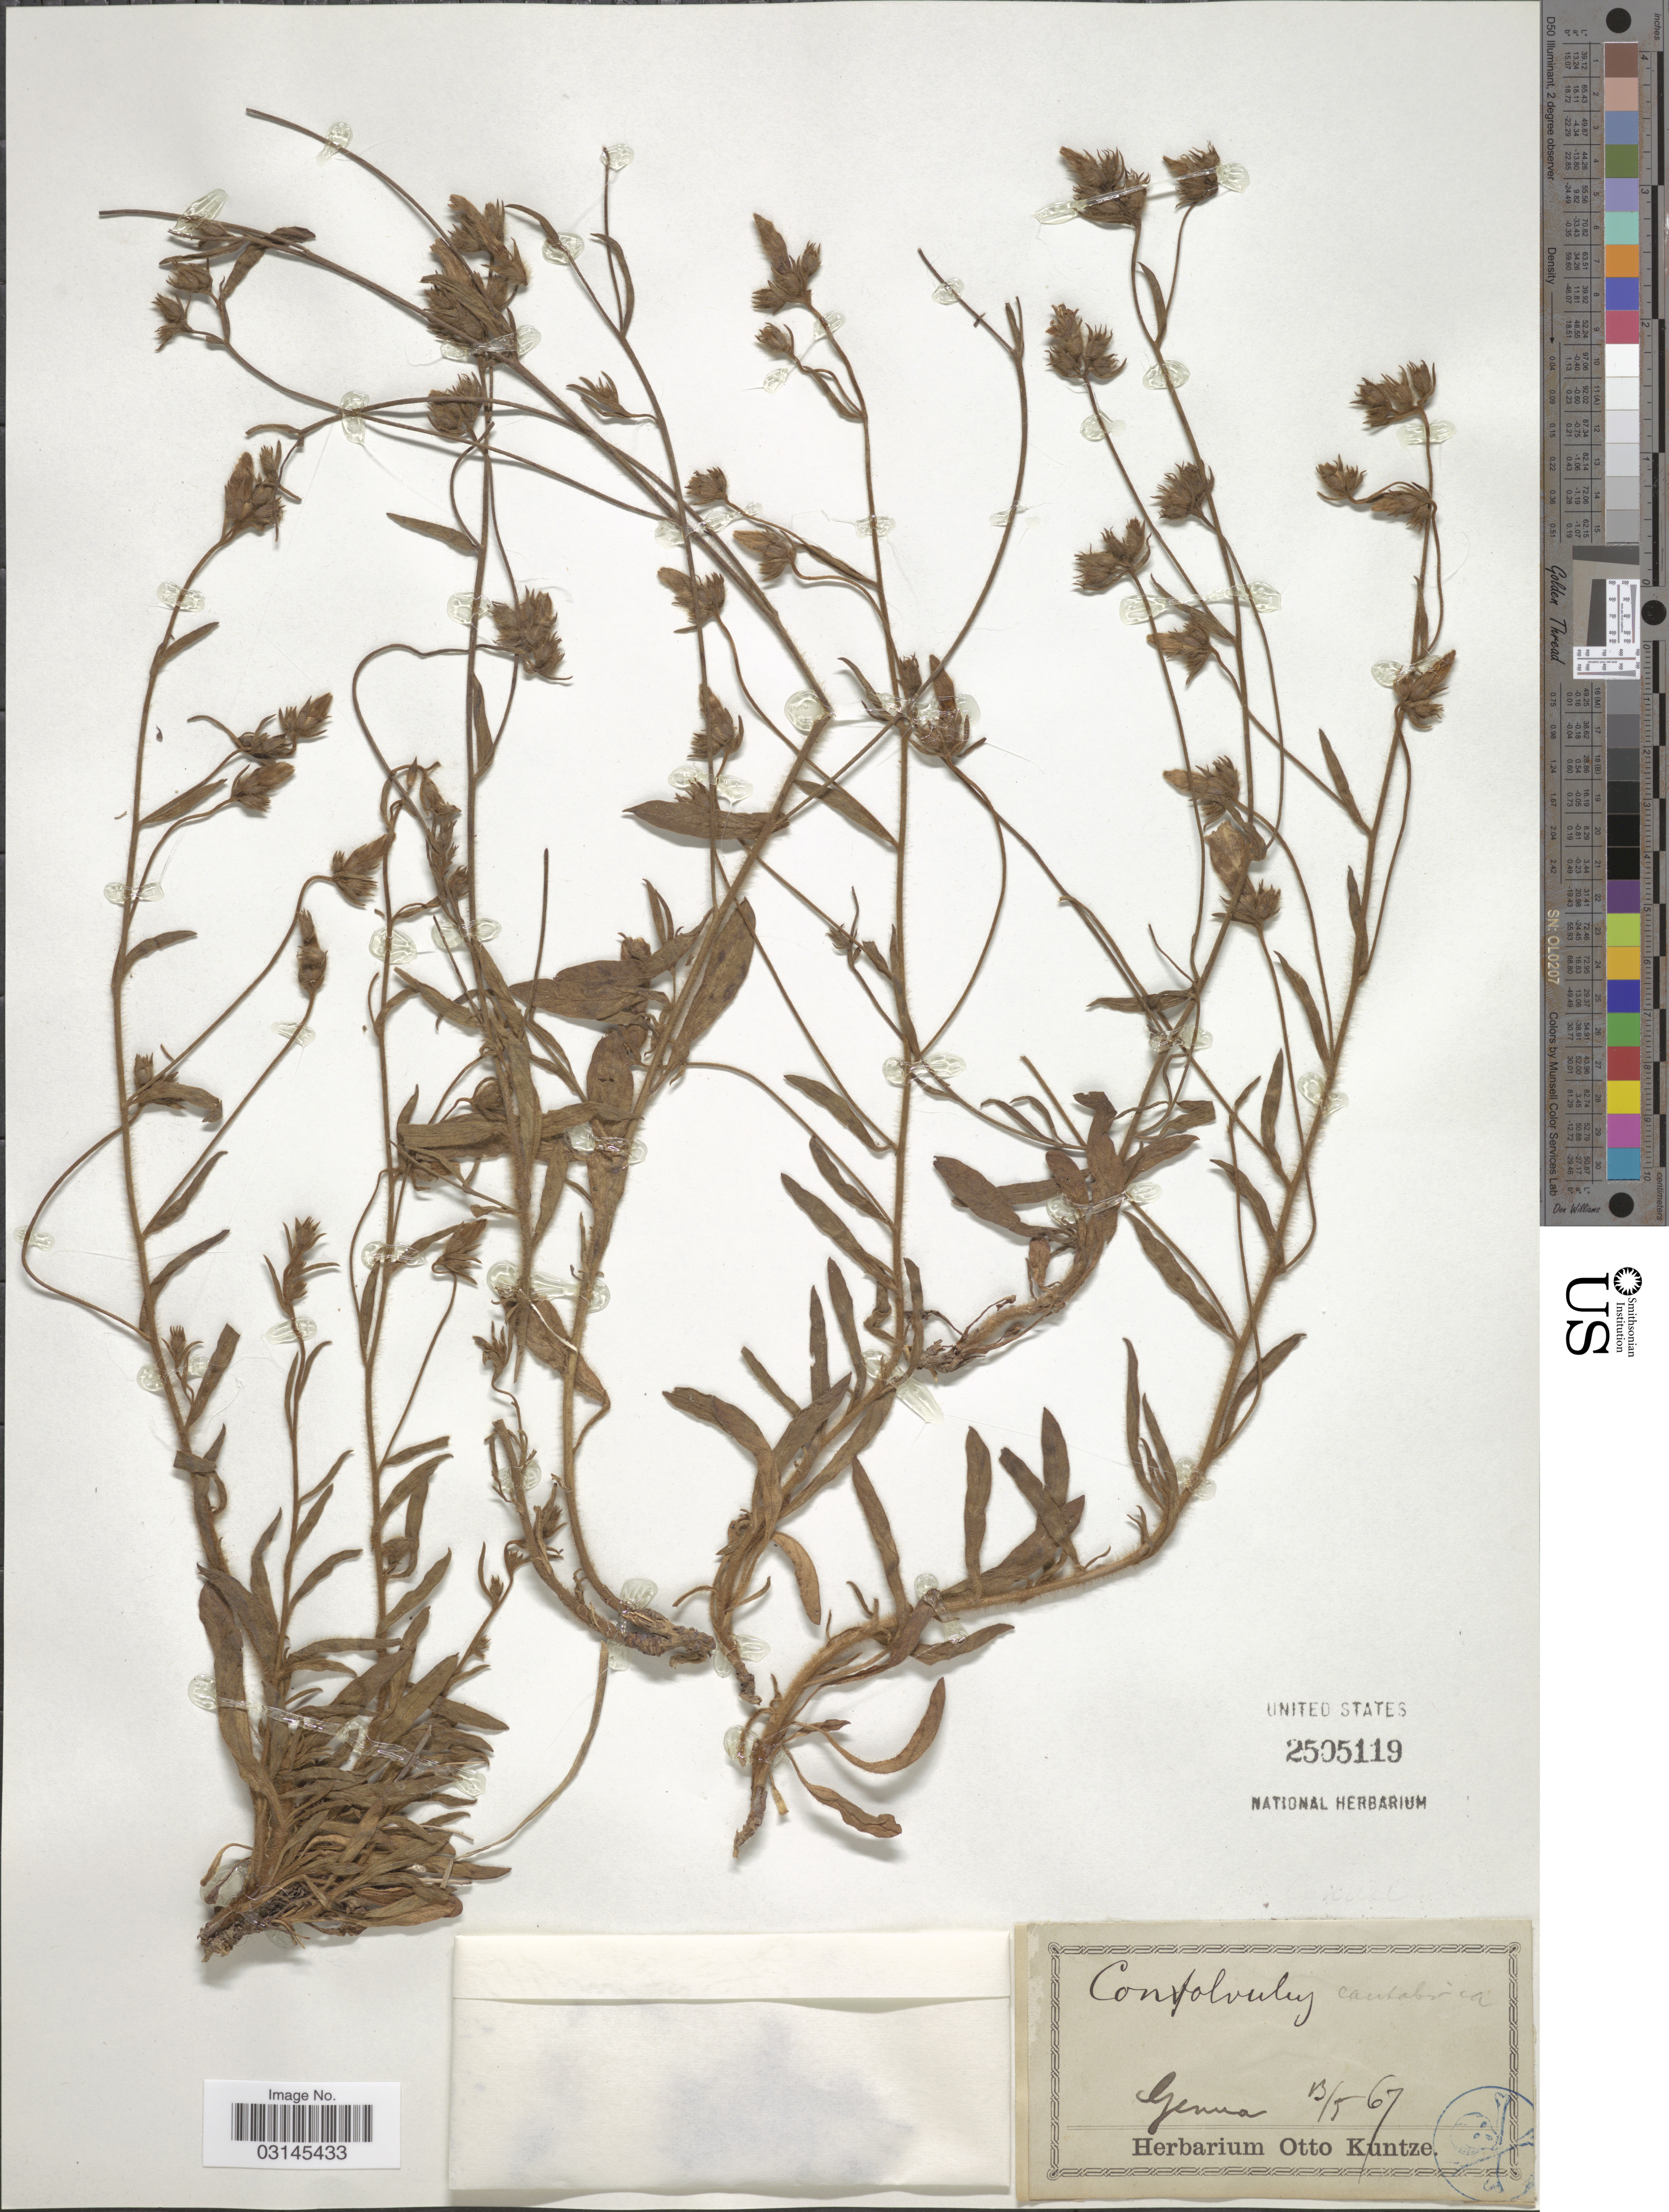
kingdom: Plantae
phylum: Tracheophyta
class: Magnoliopsida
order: Solanales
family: Convolvulaceae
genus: Convolvulus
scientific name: Convolvulus cantabrica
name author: L.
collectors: ex herb. Otto Kuntze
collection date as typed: Transcribed d/m/y: 13/5/67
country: Italy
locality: Genua.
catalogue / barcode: US 2505119